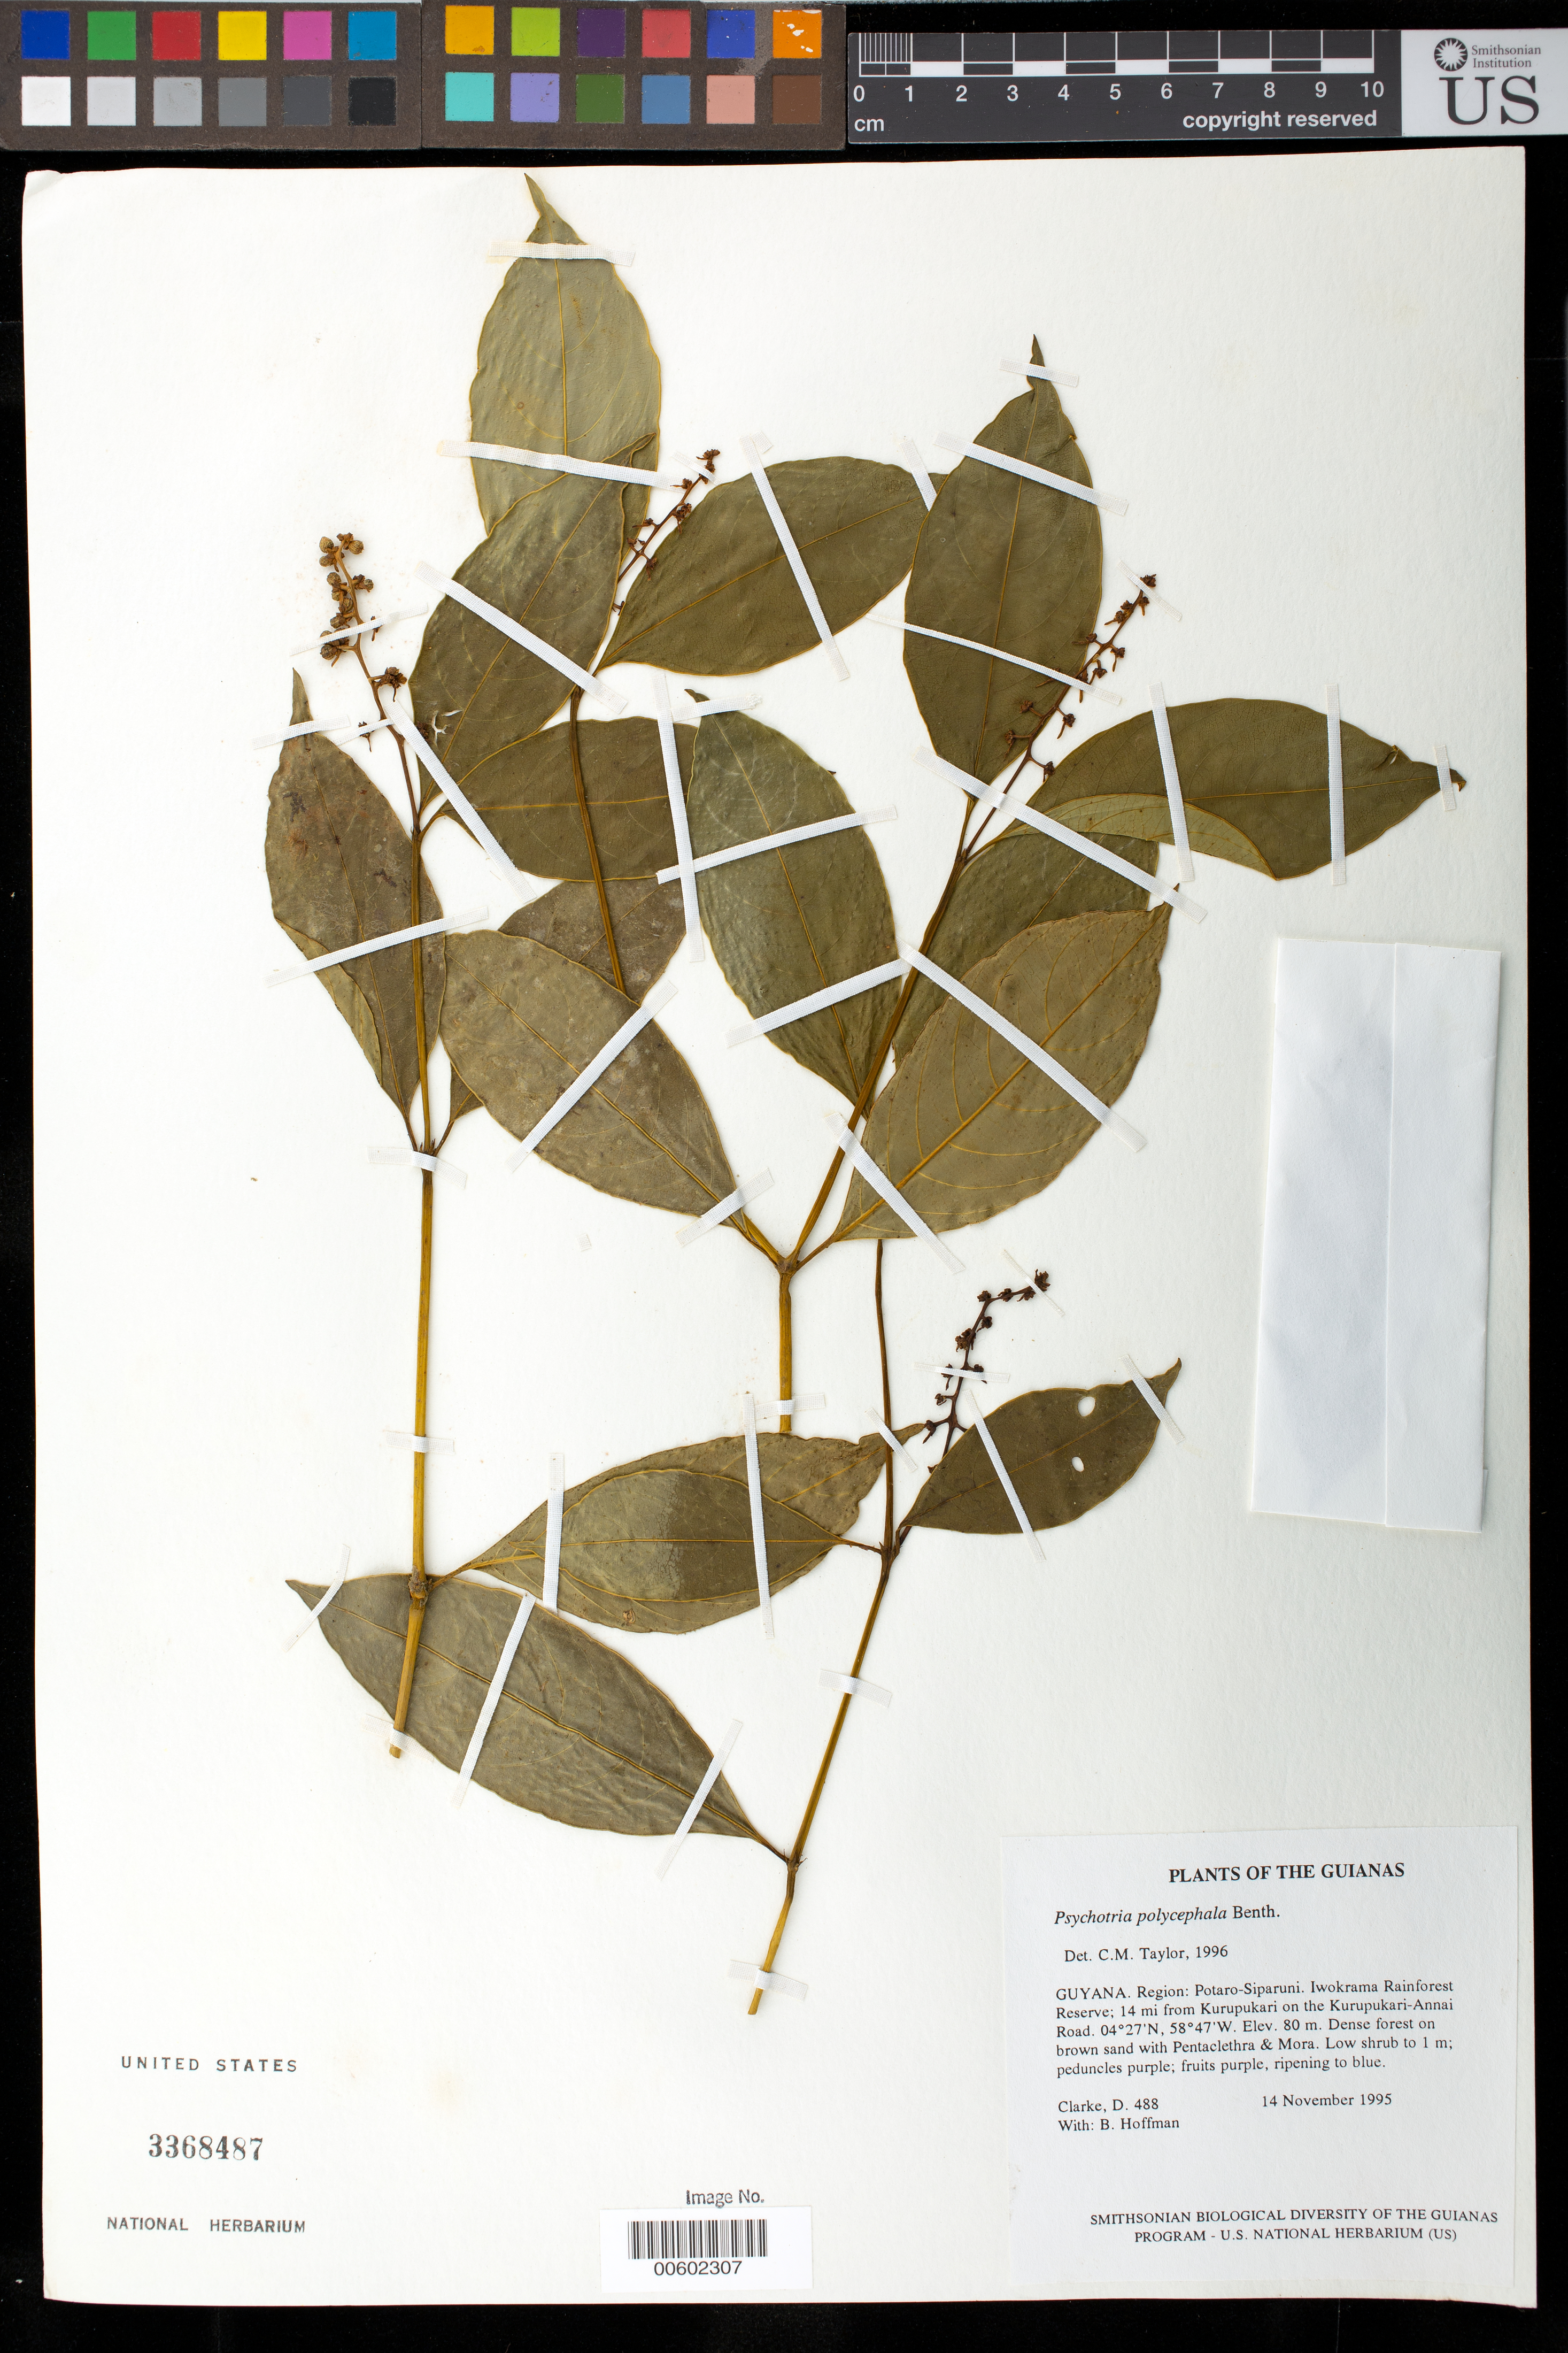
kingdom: Plantae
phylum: Tracheophyta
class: Magnoliopsida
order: Gentianales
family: Rubiaceae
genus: Palicourea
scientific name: Palicourea polycephala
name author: (Benth.) Delprete & J.H. Kirkbr.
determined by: Kirkbride, J. H., Jr.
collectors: H. D. Clarke & B. Hoffman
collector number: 488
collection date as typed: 14 November 1995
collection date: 1995-11-14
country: Guyana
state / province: Potaro-Siparuni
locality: Iwokrama Rainforest Reserve; 14 mi from Kurupukari on the Kurupukari-Annai Road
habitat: Dense forest on brown sand with Pentaclethra & Mora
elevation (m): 80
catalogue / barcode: US 3368487